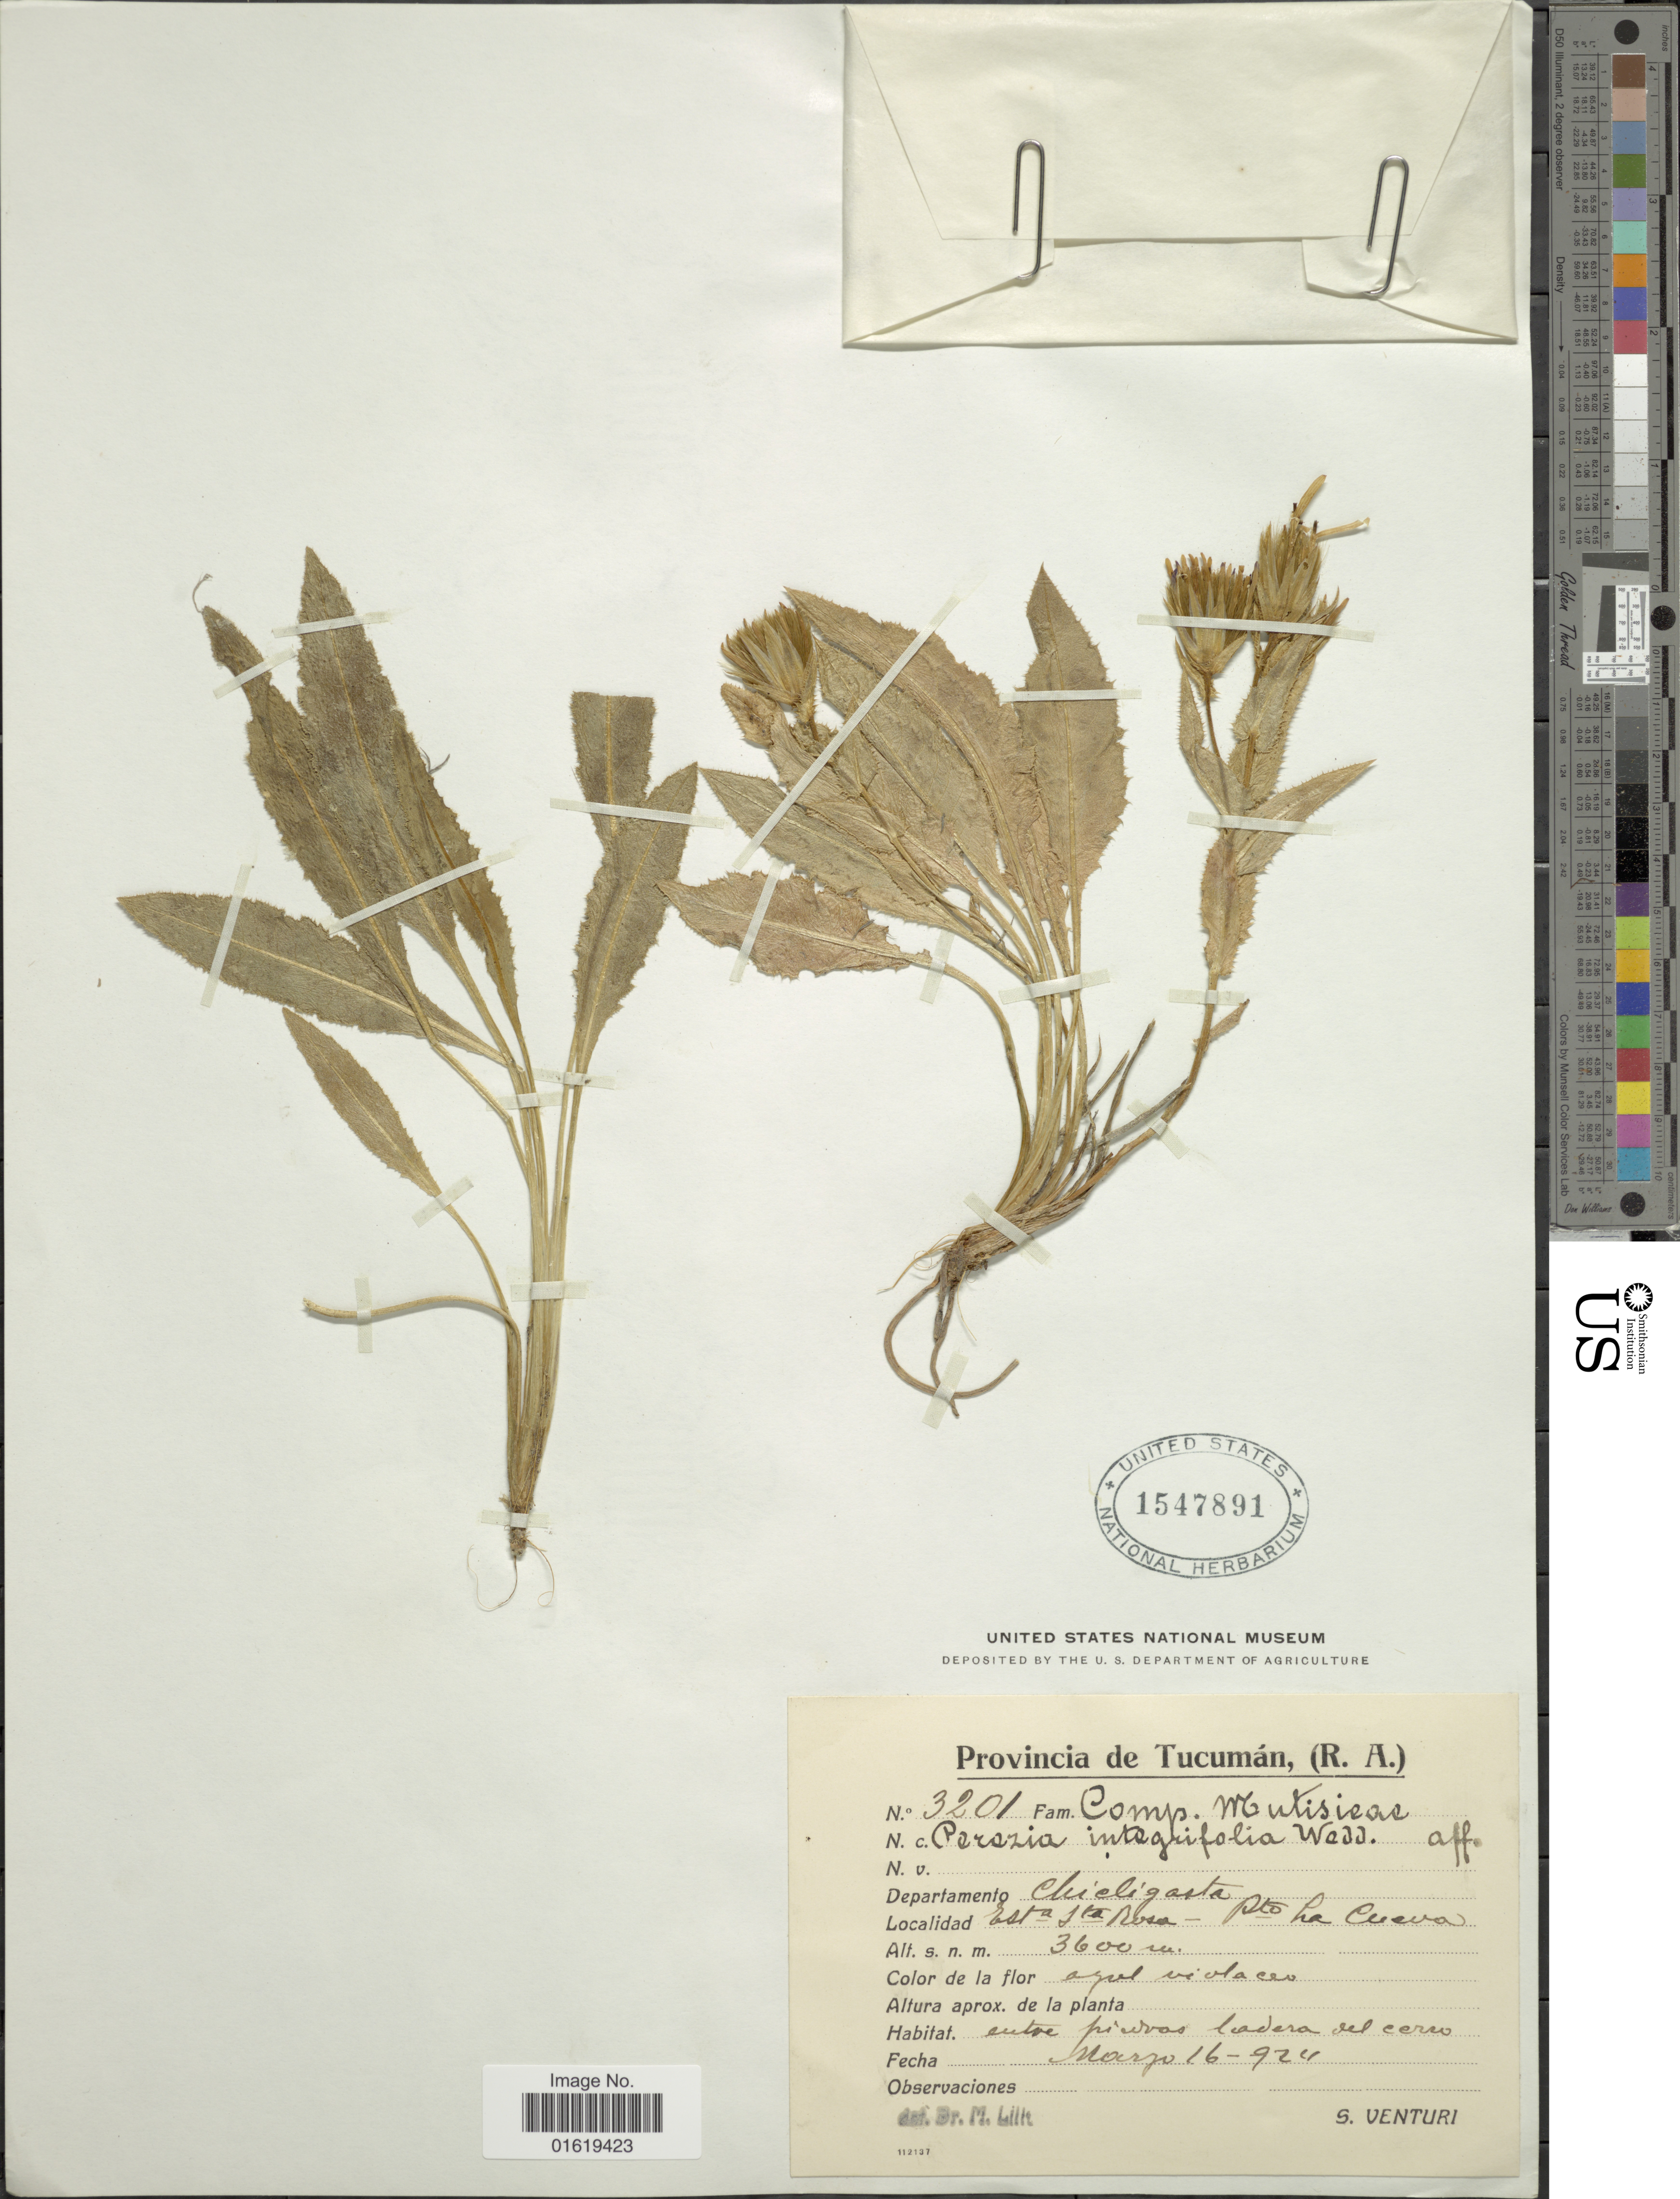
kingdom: Plantae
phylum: Tracheophyta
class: Magnoliopsida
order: Asterales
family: Asteraceae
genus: Perezia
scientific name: Perezia coerulescens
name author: Wedd.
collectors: S. Venturi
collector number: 3201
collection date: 1924-03-16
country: Argentina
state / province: Tucuman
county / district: Chicligasta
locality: Esta Sta Rosa - Pto La Cueva.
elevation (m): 3600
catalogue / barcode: US 1547891